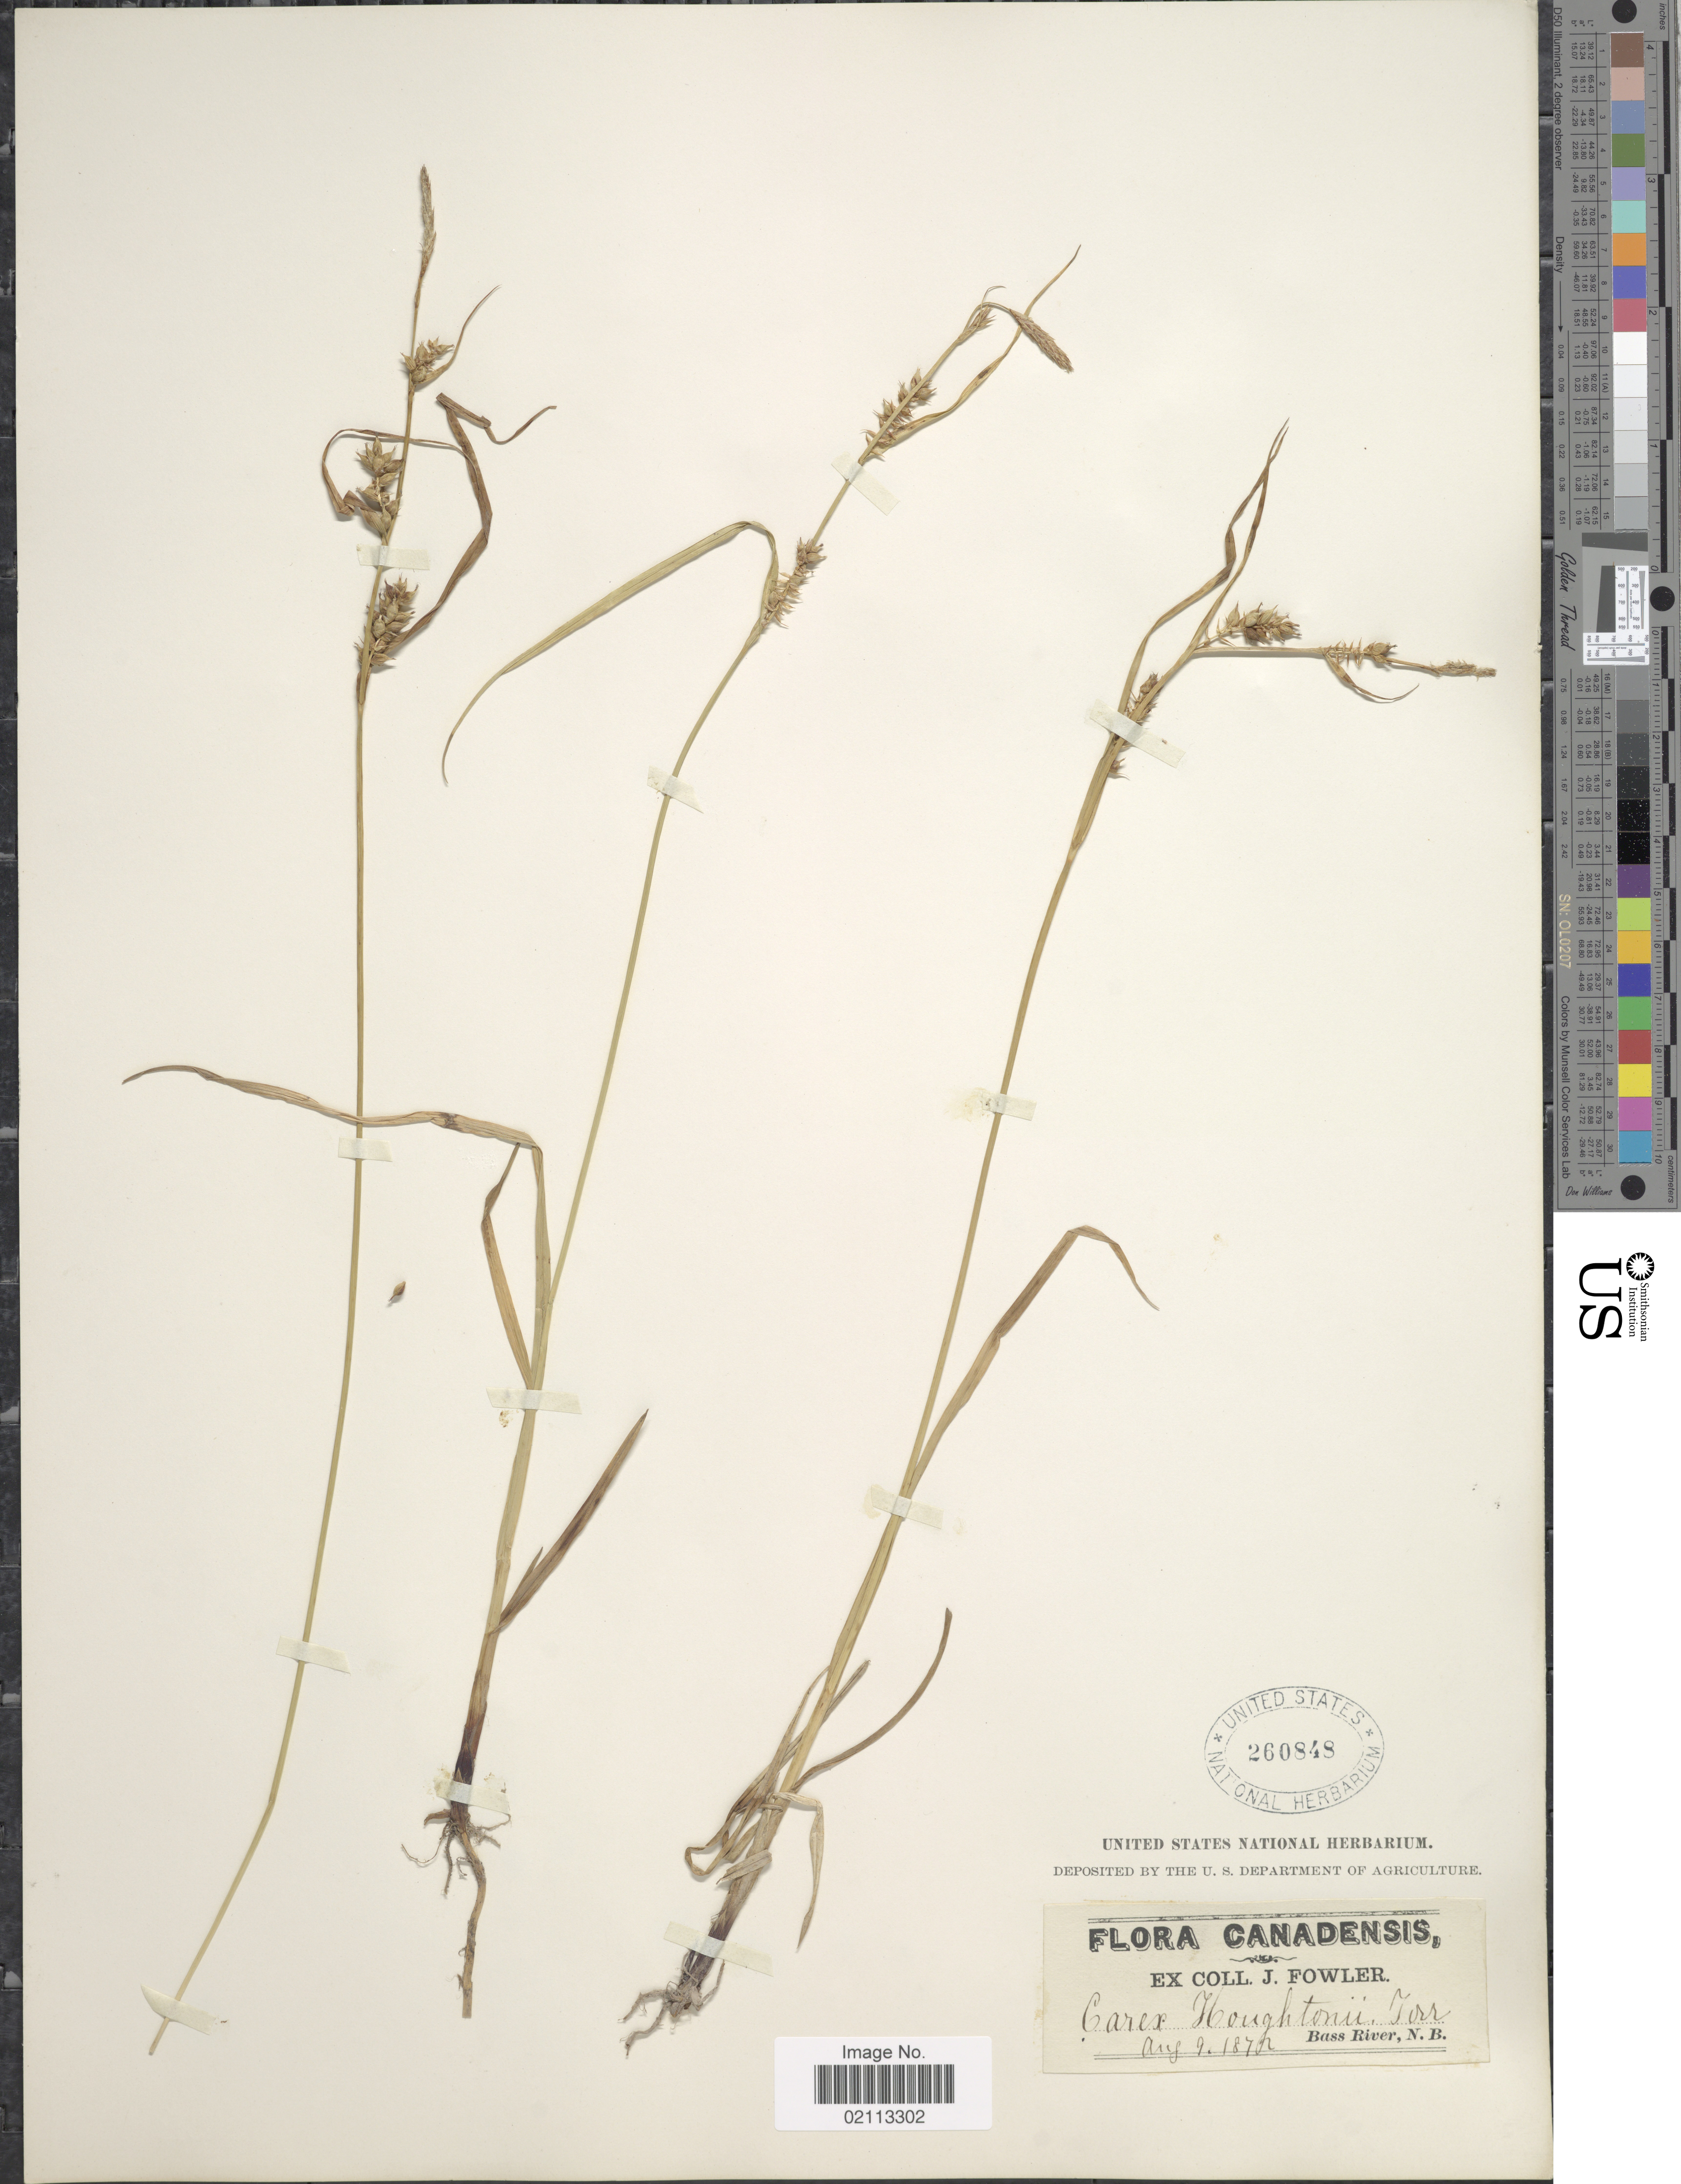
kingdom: Plantae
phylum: Tracheophyta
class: Liliopsida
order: Poales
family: Cyperaceae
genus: Carex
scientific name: Carex houghtoniana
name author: Torr. ex Dewey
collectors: J. P. Fowler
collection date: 1875-08-09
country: Canada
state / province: New Brunswick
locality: Bass River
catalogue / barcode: US 260848